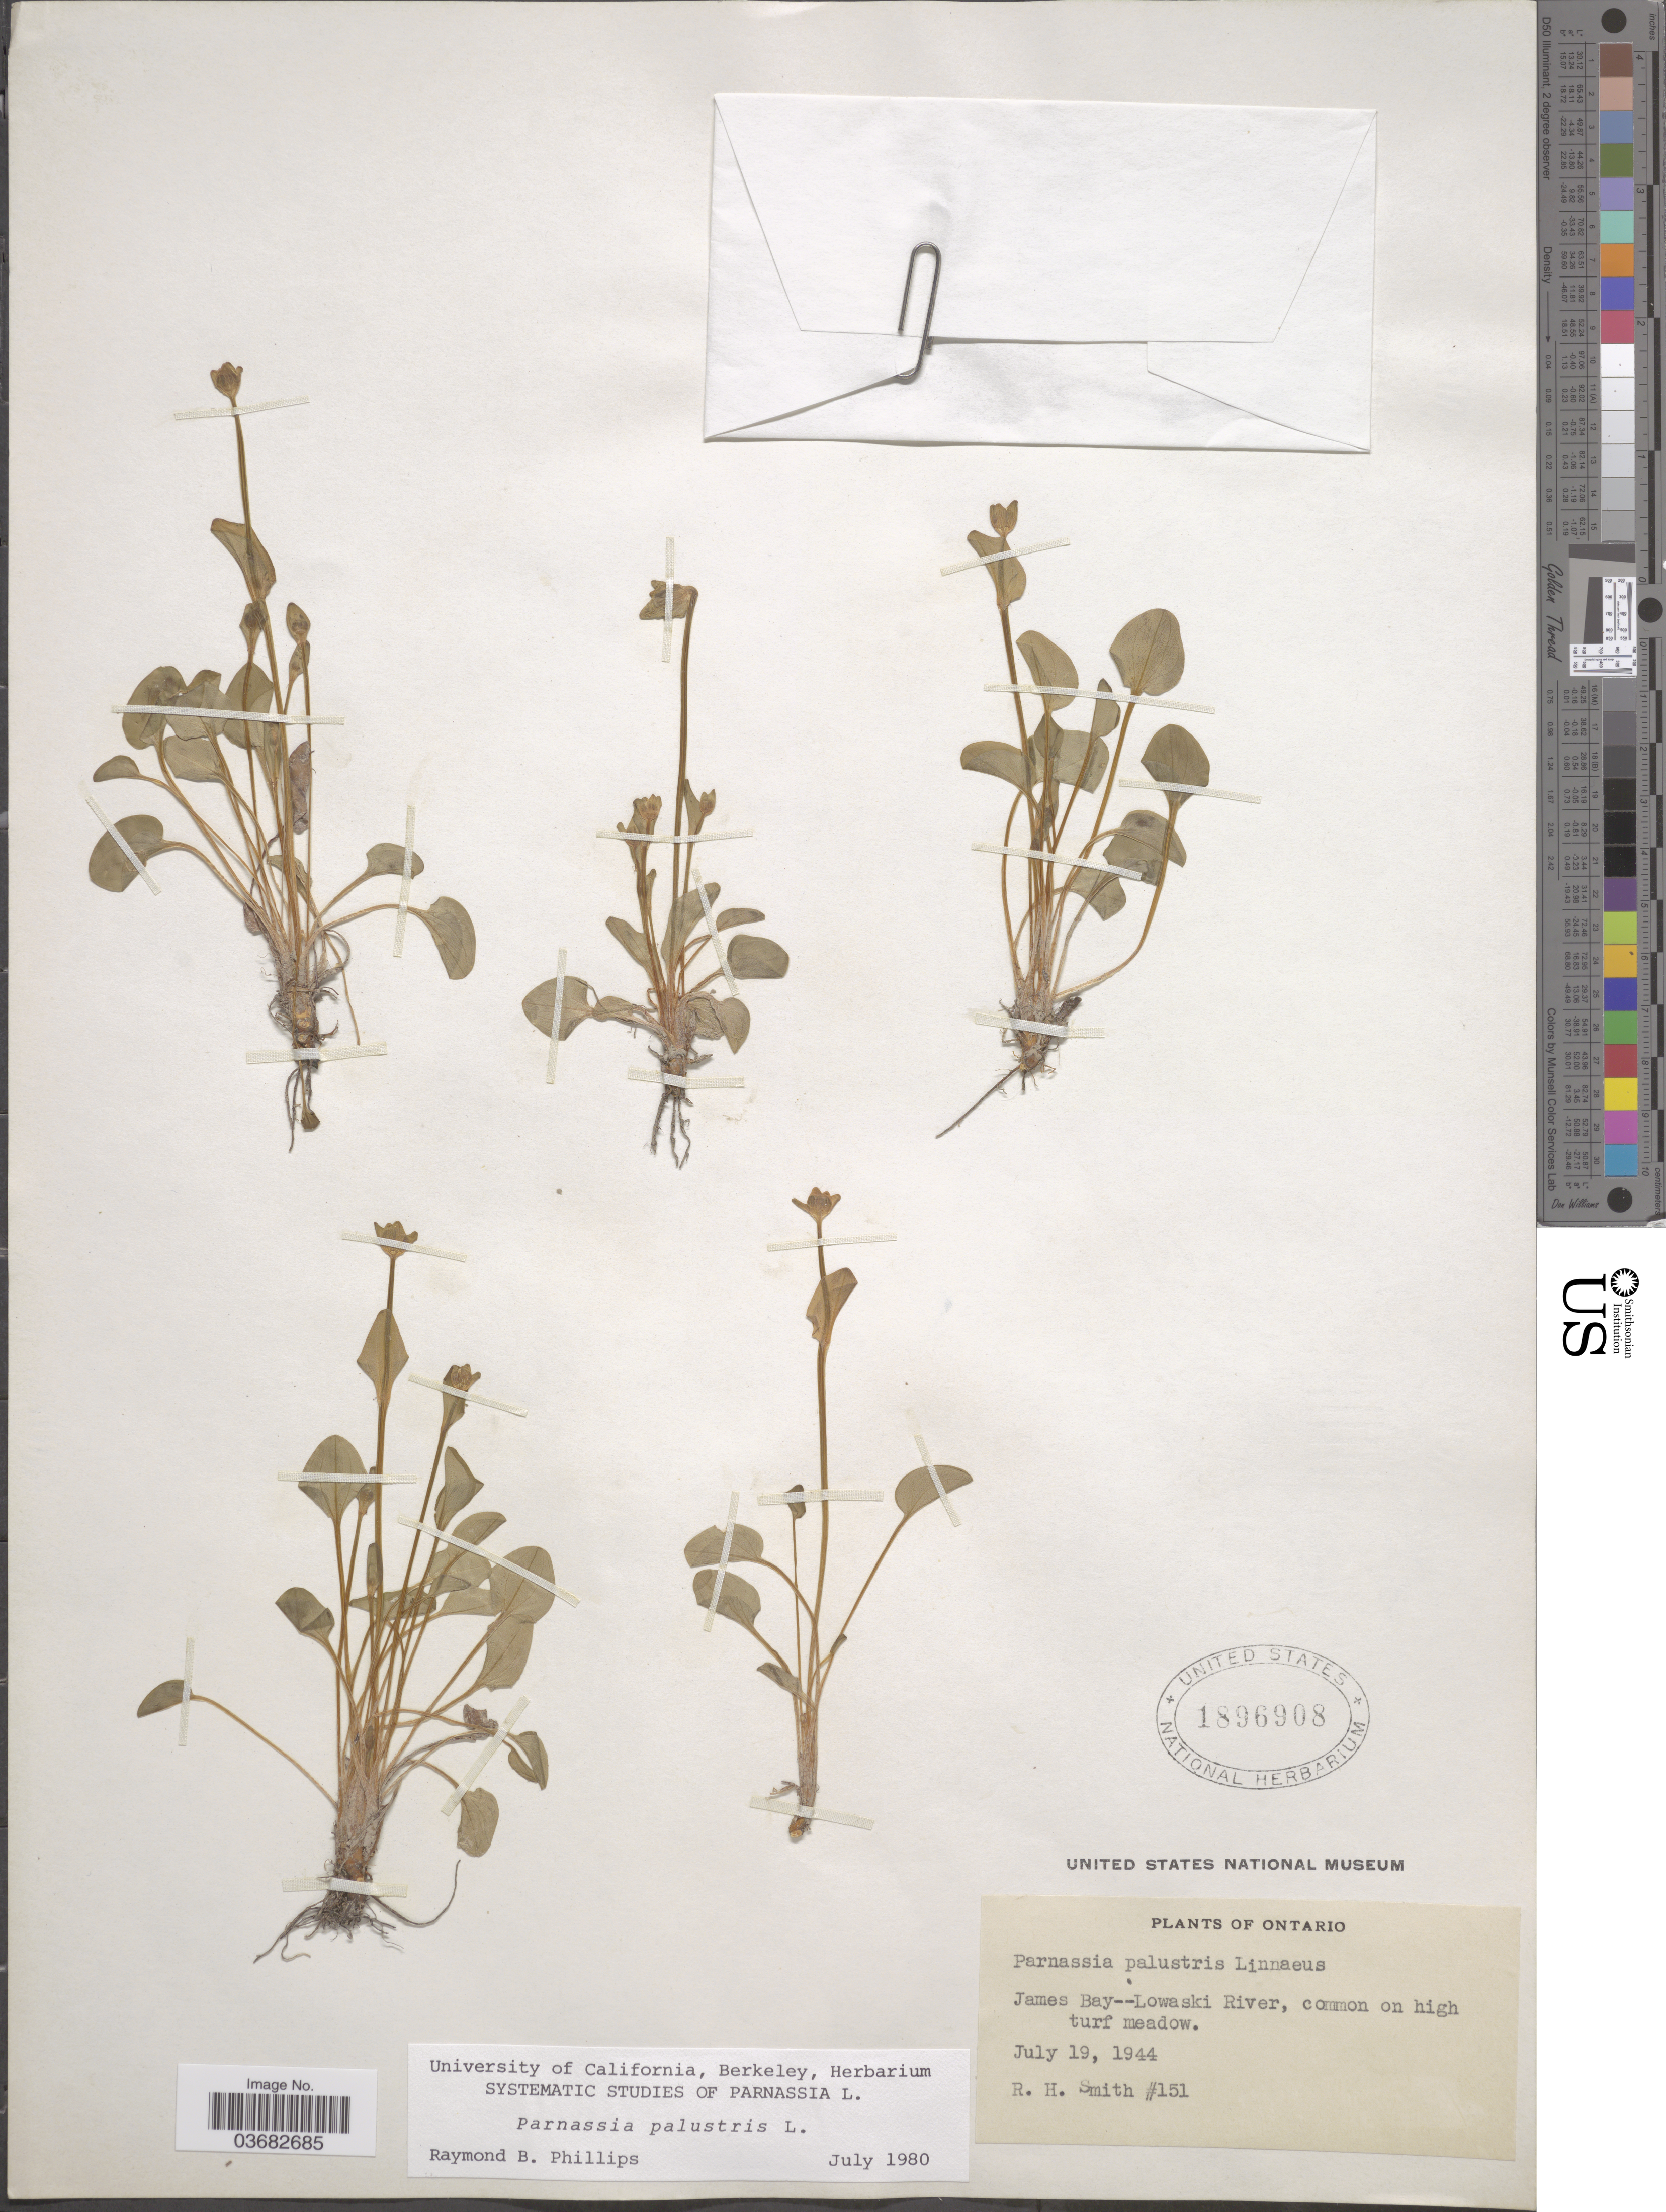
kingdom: Plantae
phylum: Tracheophyta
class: Magnoliopsida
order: Celastrales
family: Parnassiaceae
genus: Parnassia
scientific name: Parnassia palustris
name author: L.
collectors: R. H. Smith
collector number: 151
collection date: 1944-07-19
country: Canada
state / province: Ontario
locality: James Bay -- Lowaski River, common on high turf meadow.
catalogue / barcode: US 1896908